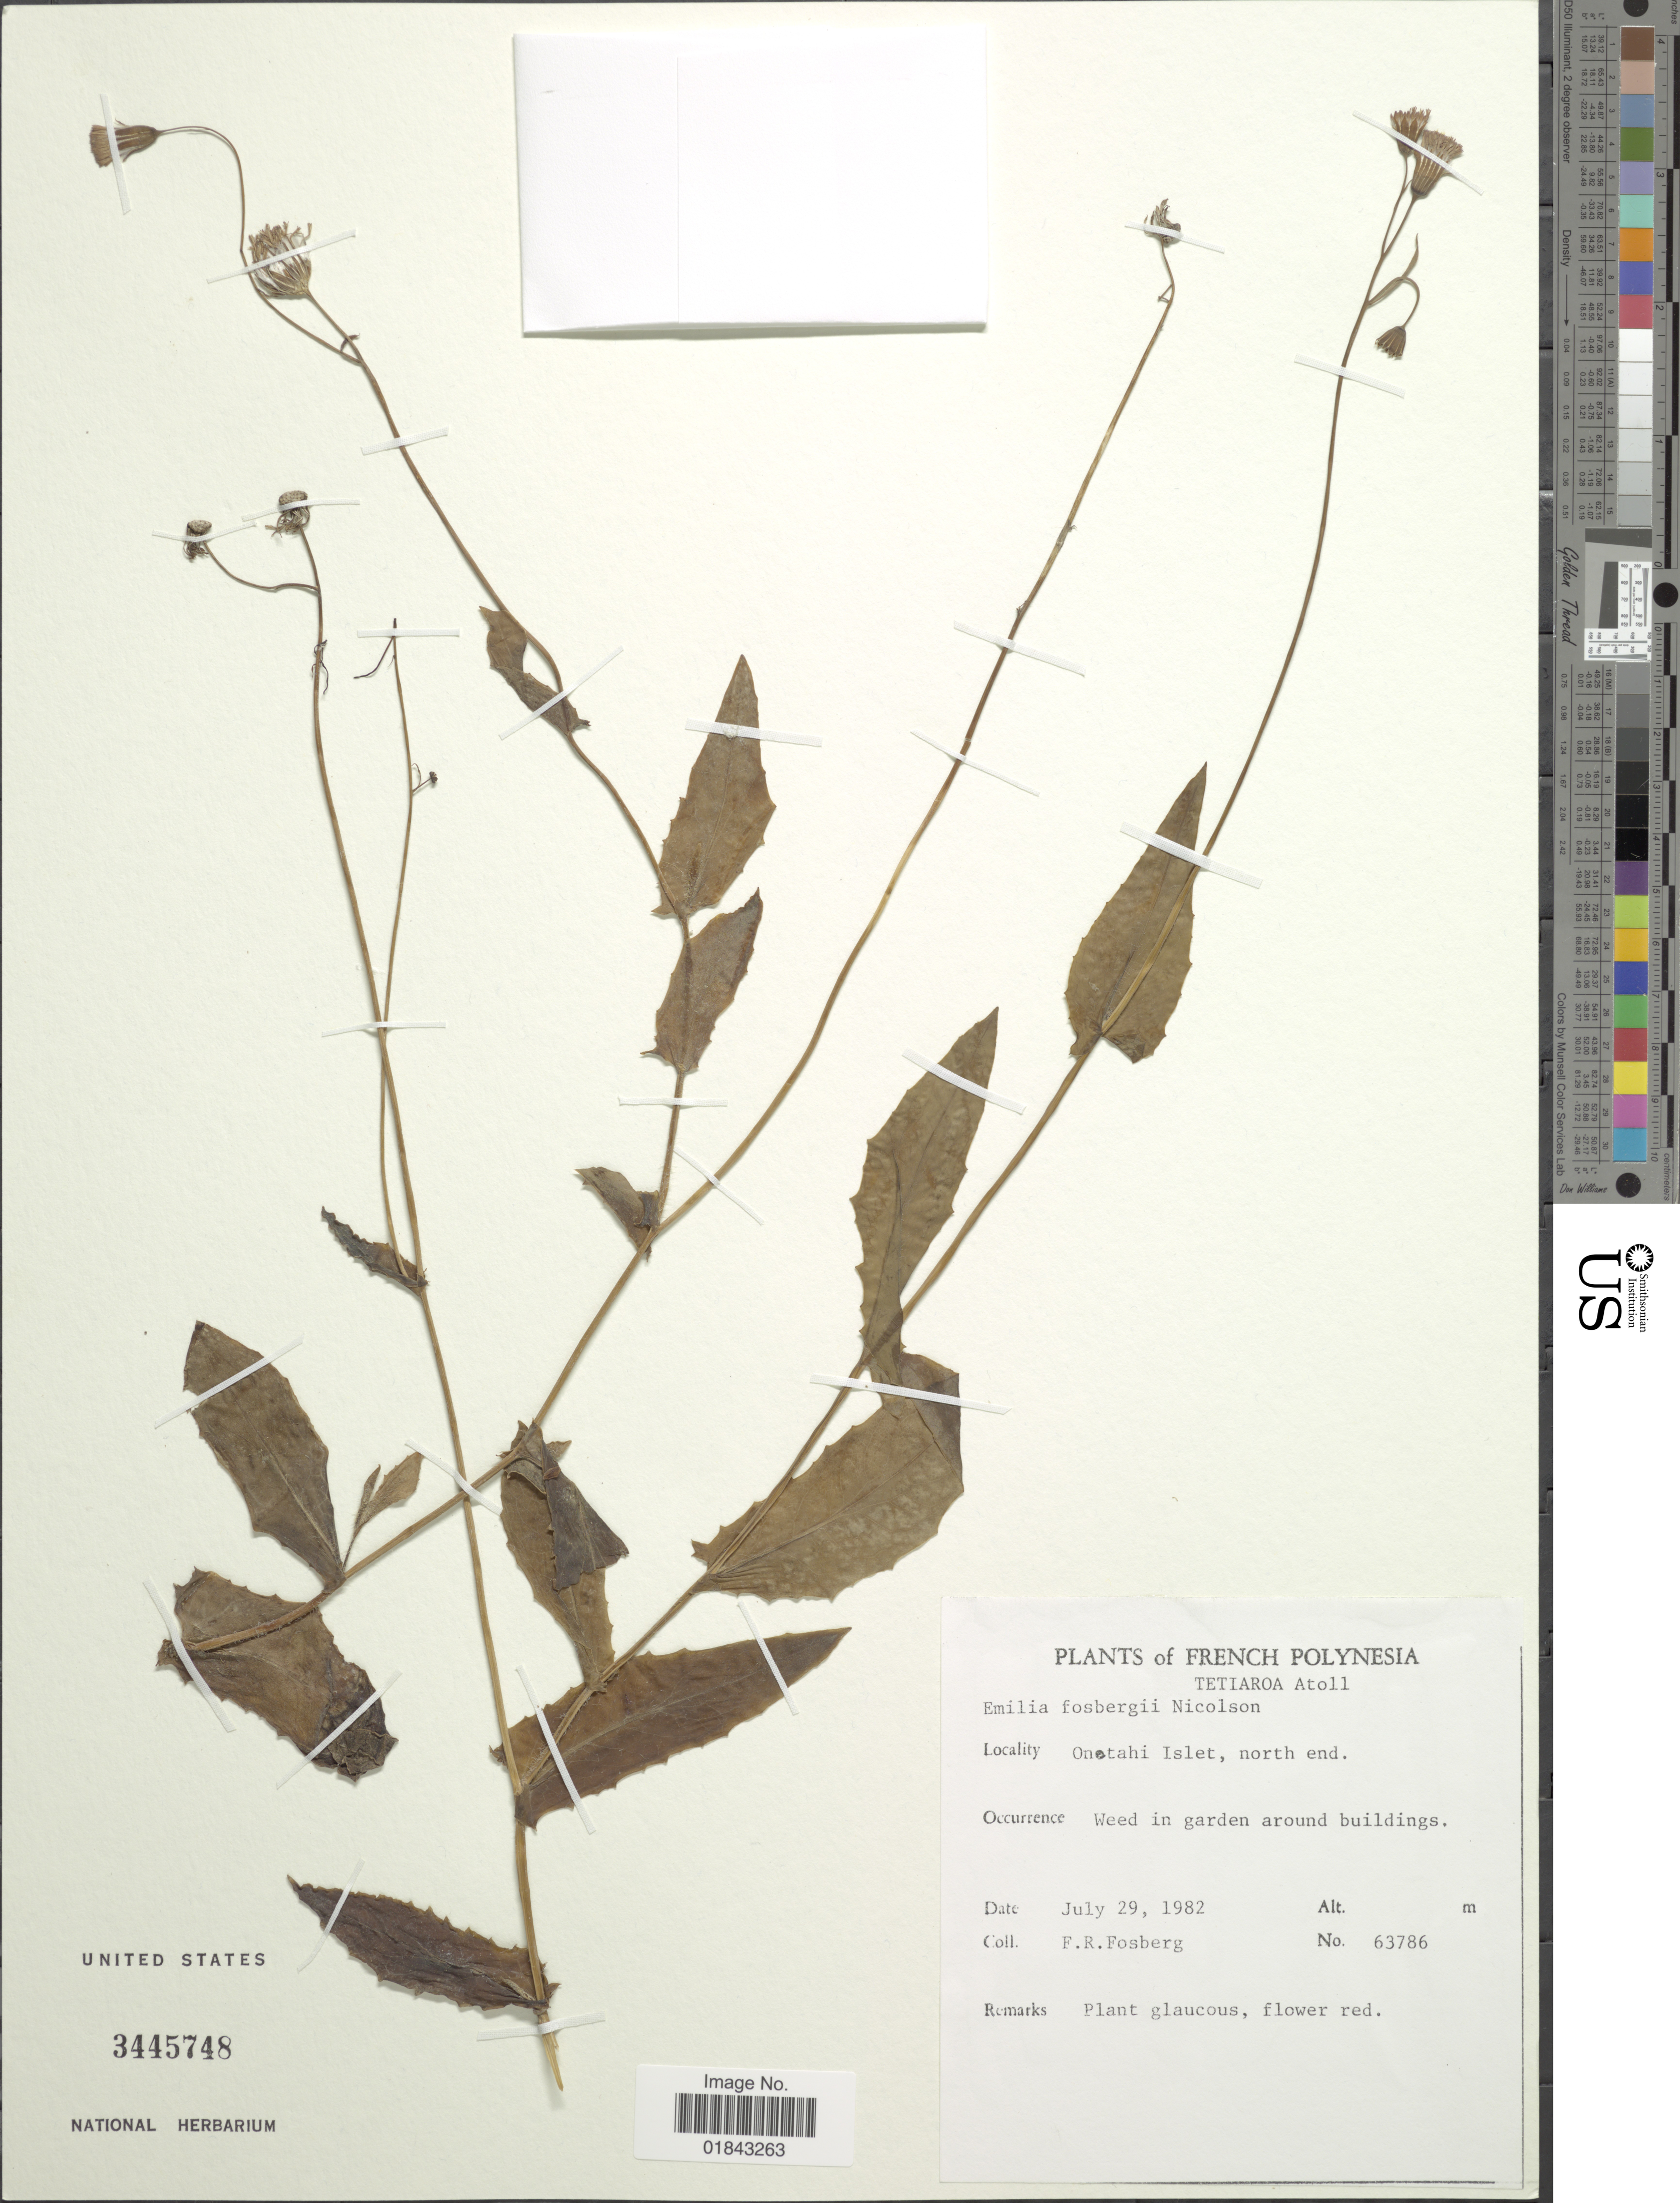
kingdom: Plantae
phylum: Tracheophyta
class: Magnoliopsida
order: Asterales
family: Asteraceae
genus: Emilia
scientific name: Emilia fosbergii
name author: Nicolson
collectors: F. R. Fosberg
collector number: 63789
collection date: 1982-07-29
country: French Polynesia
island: Tetiaroa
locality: Tetiaroa Atoll, on tahi Islet, north end, weed in garden around buildings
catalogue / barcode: US 3445748